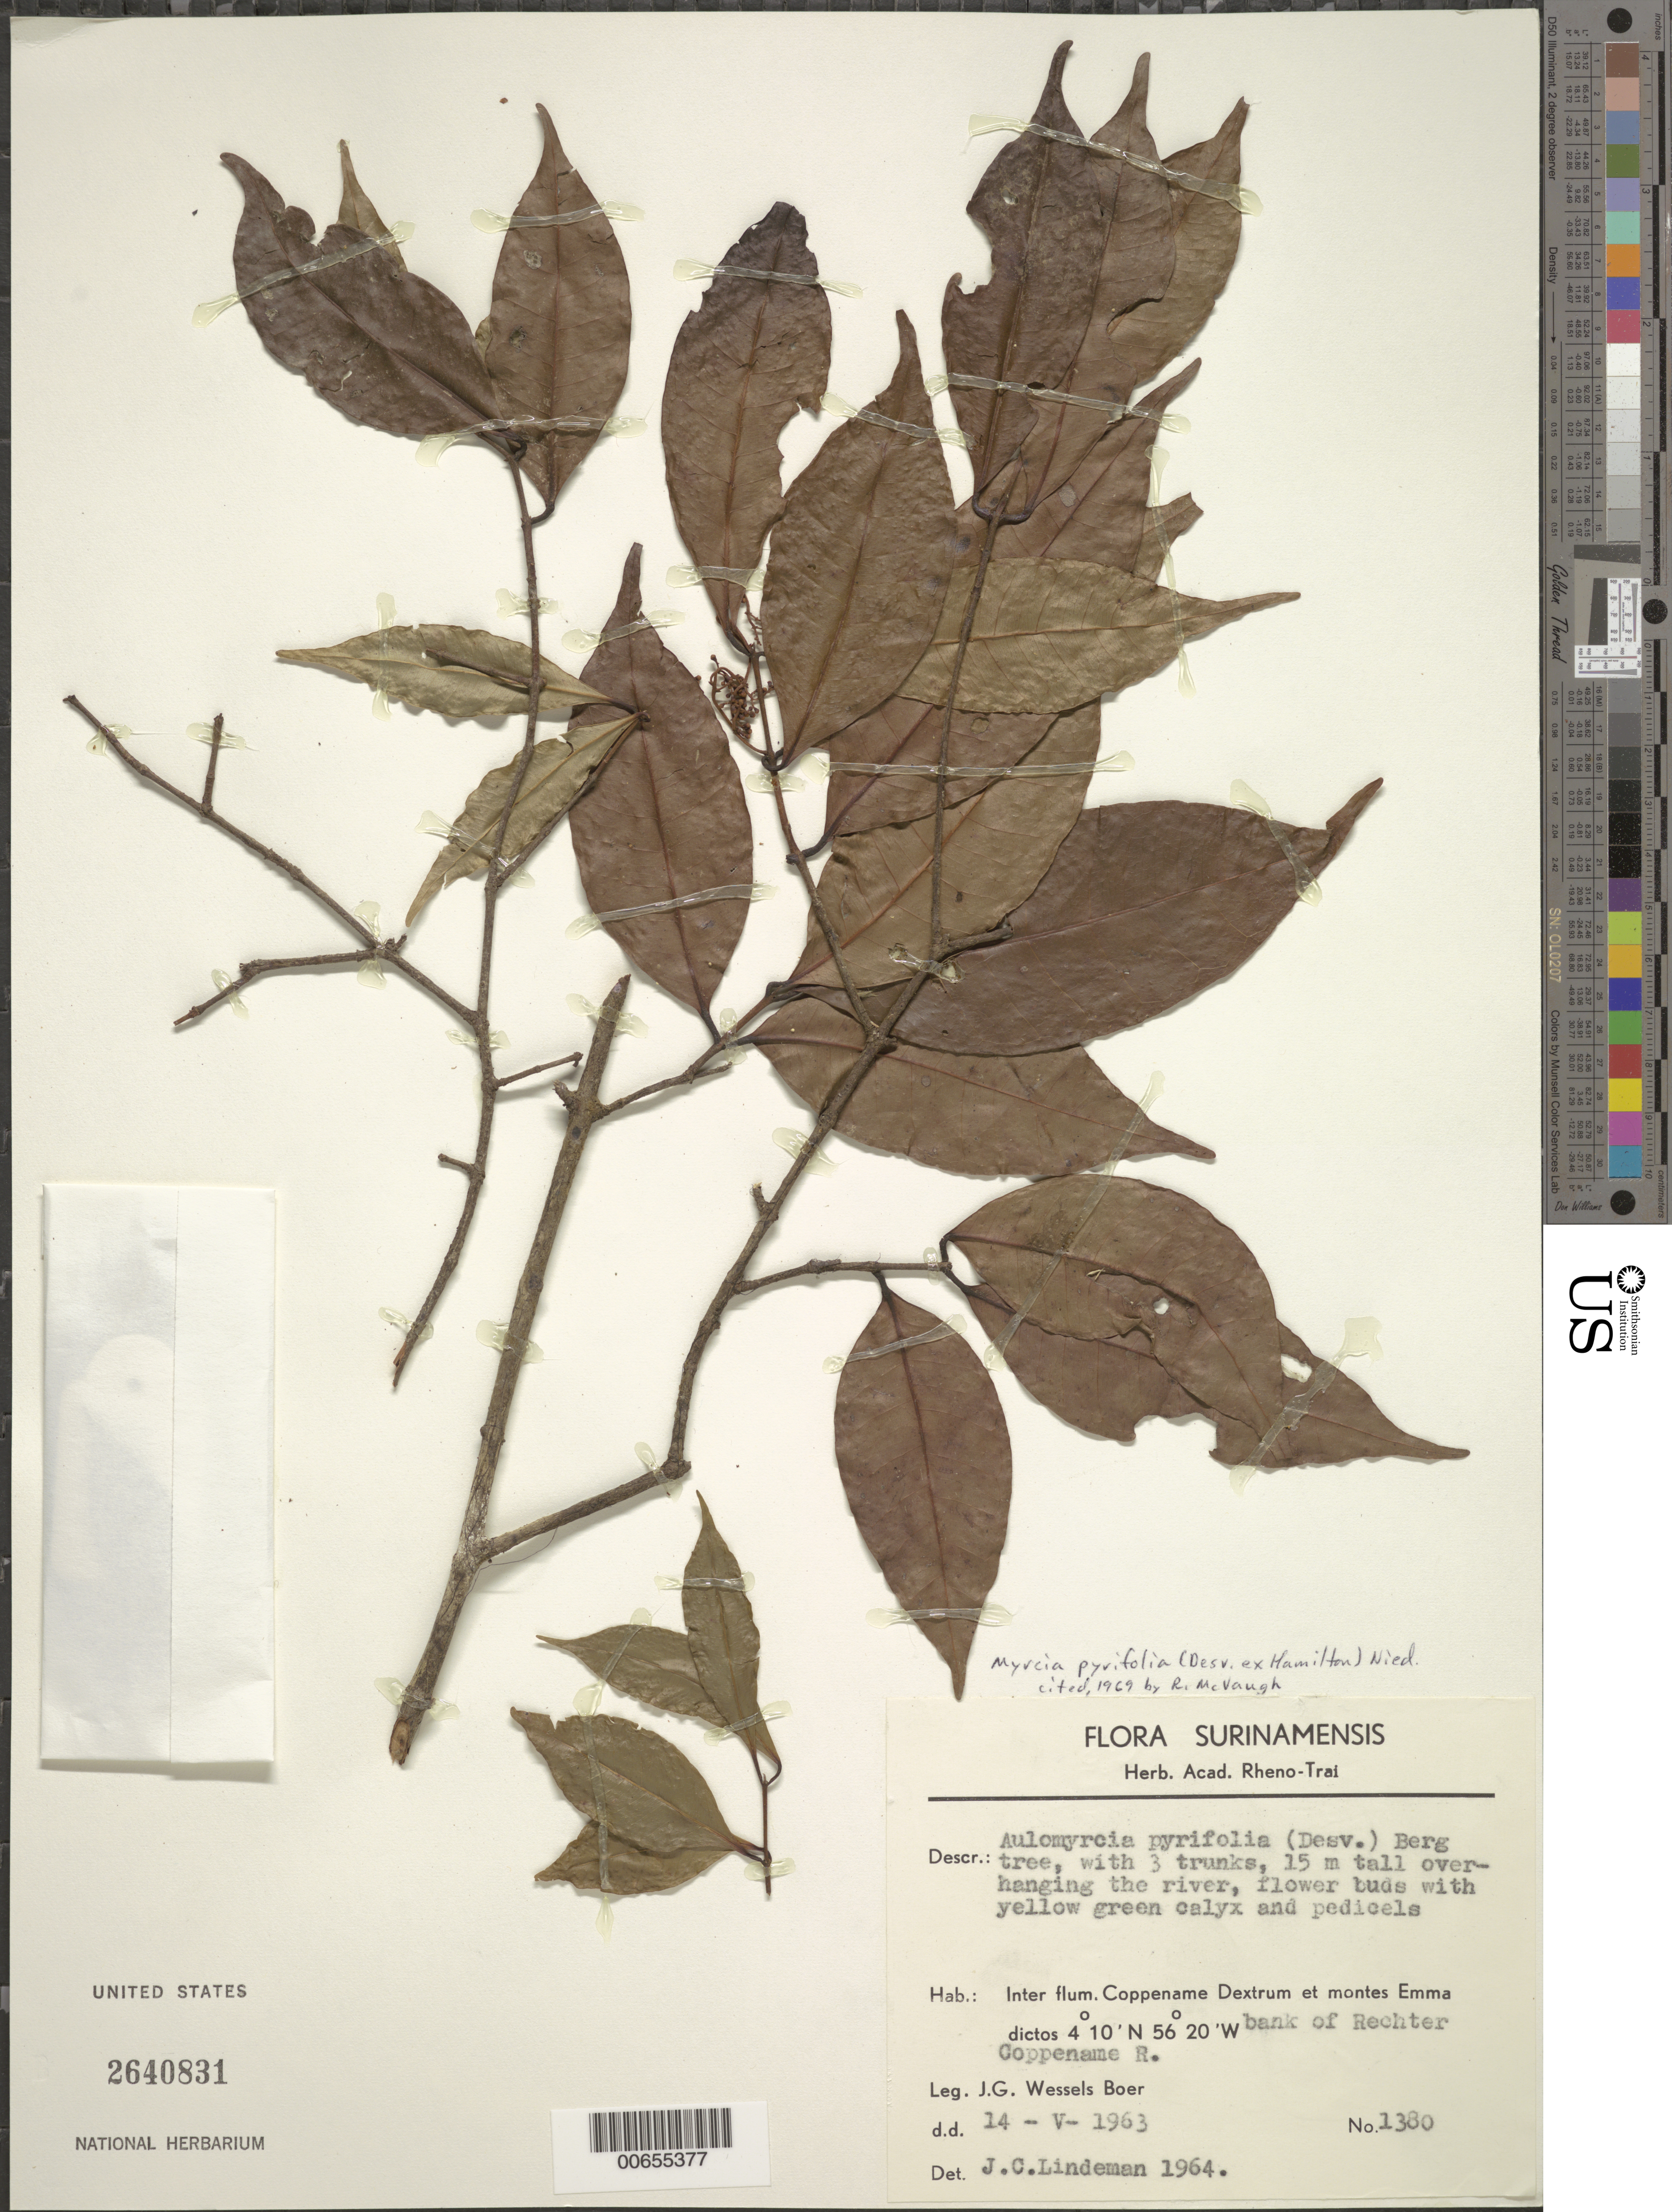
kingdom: Plantae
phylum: Tracheophyta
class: Magnoliopsida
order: Myrtales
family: Myrtaceae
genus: Myrcia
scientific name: Myrcia pyrifolia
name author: Nied.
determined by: McVaugh, R.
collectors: J. G. Wessels Boer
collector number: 1380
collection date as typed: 14-May-63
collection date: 1963-05-14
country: Suriname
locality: Coppename R., bank of Rechter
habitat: Overhanging river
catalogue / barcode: US 2640831